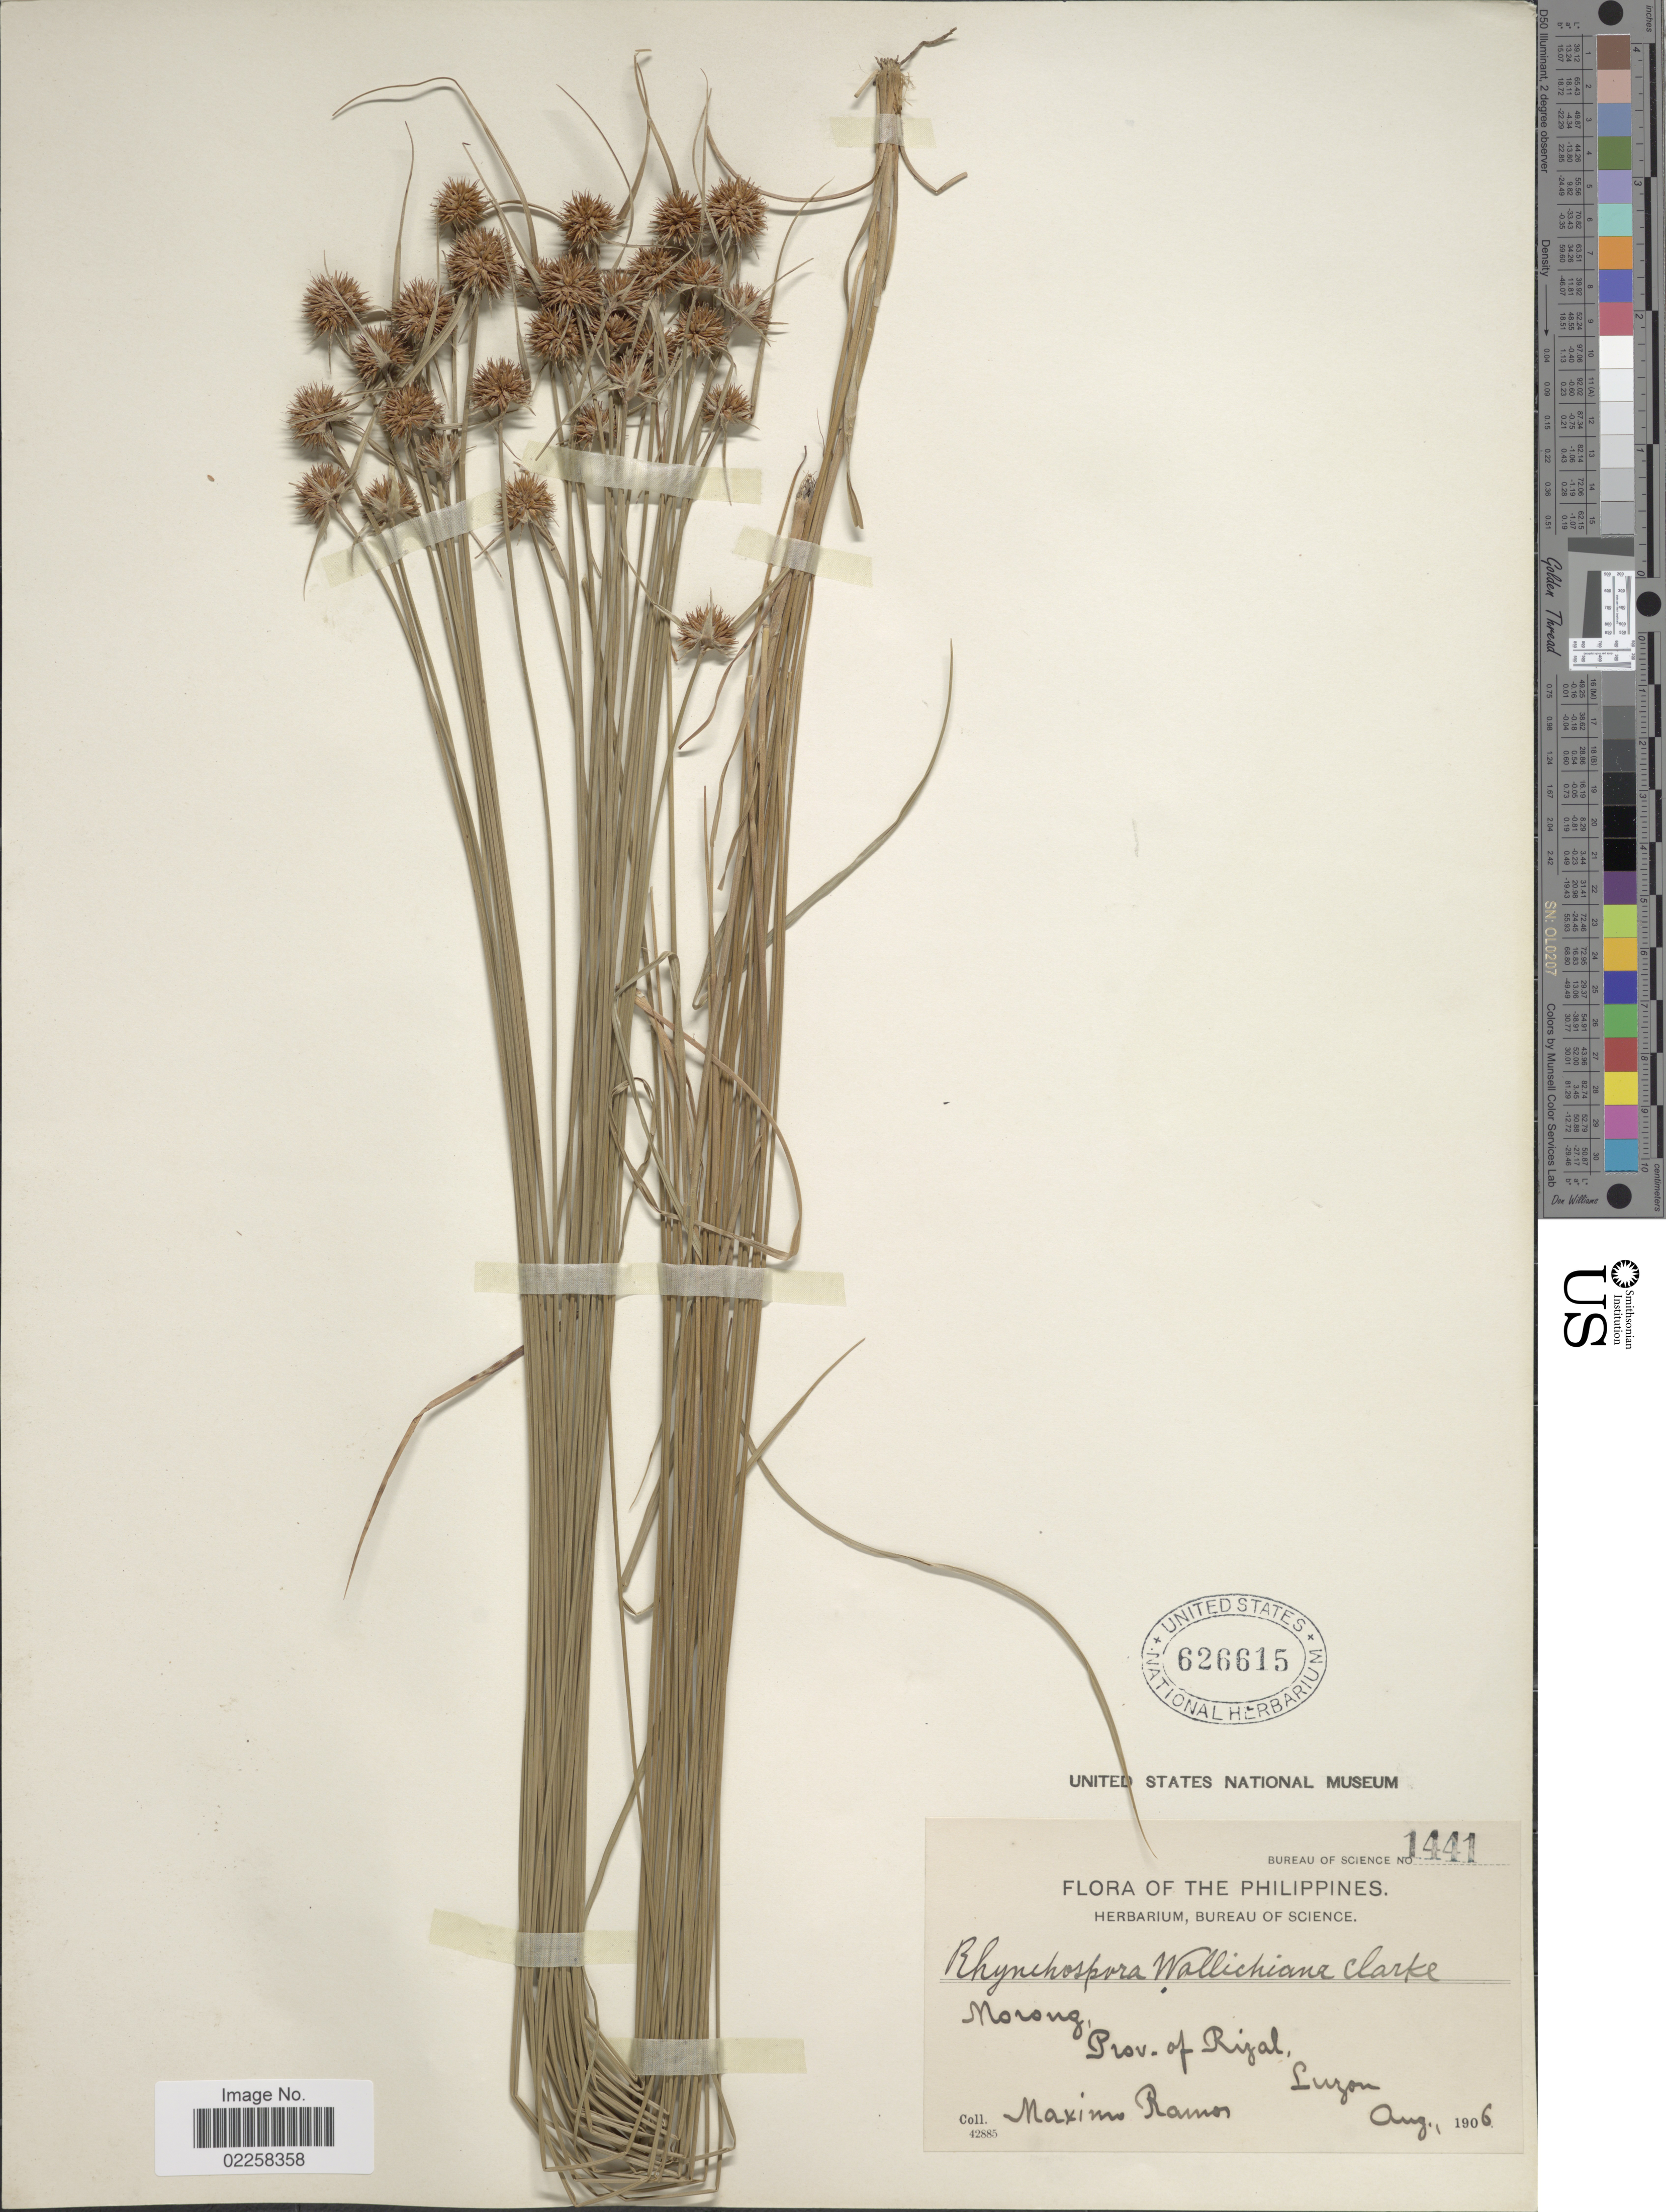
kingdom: Plantae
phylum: Tracheophyta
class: Liliopsida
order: Poales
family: Cyperaceae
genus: Rhynchospora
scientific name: Rhynchospora rubra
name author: (Lour.) Makino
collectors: M. Ramos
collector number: Bureau of Science 1441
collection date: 1906-08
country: Philippines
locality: Morong, Prov. of Rizal, Luzon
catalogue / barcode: US 626615